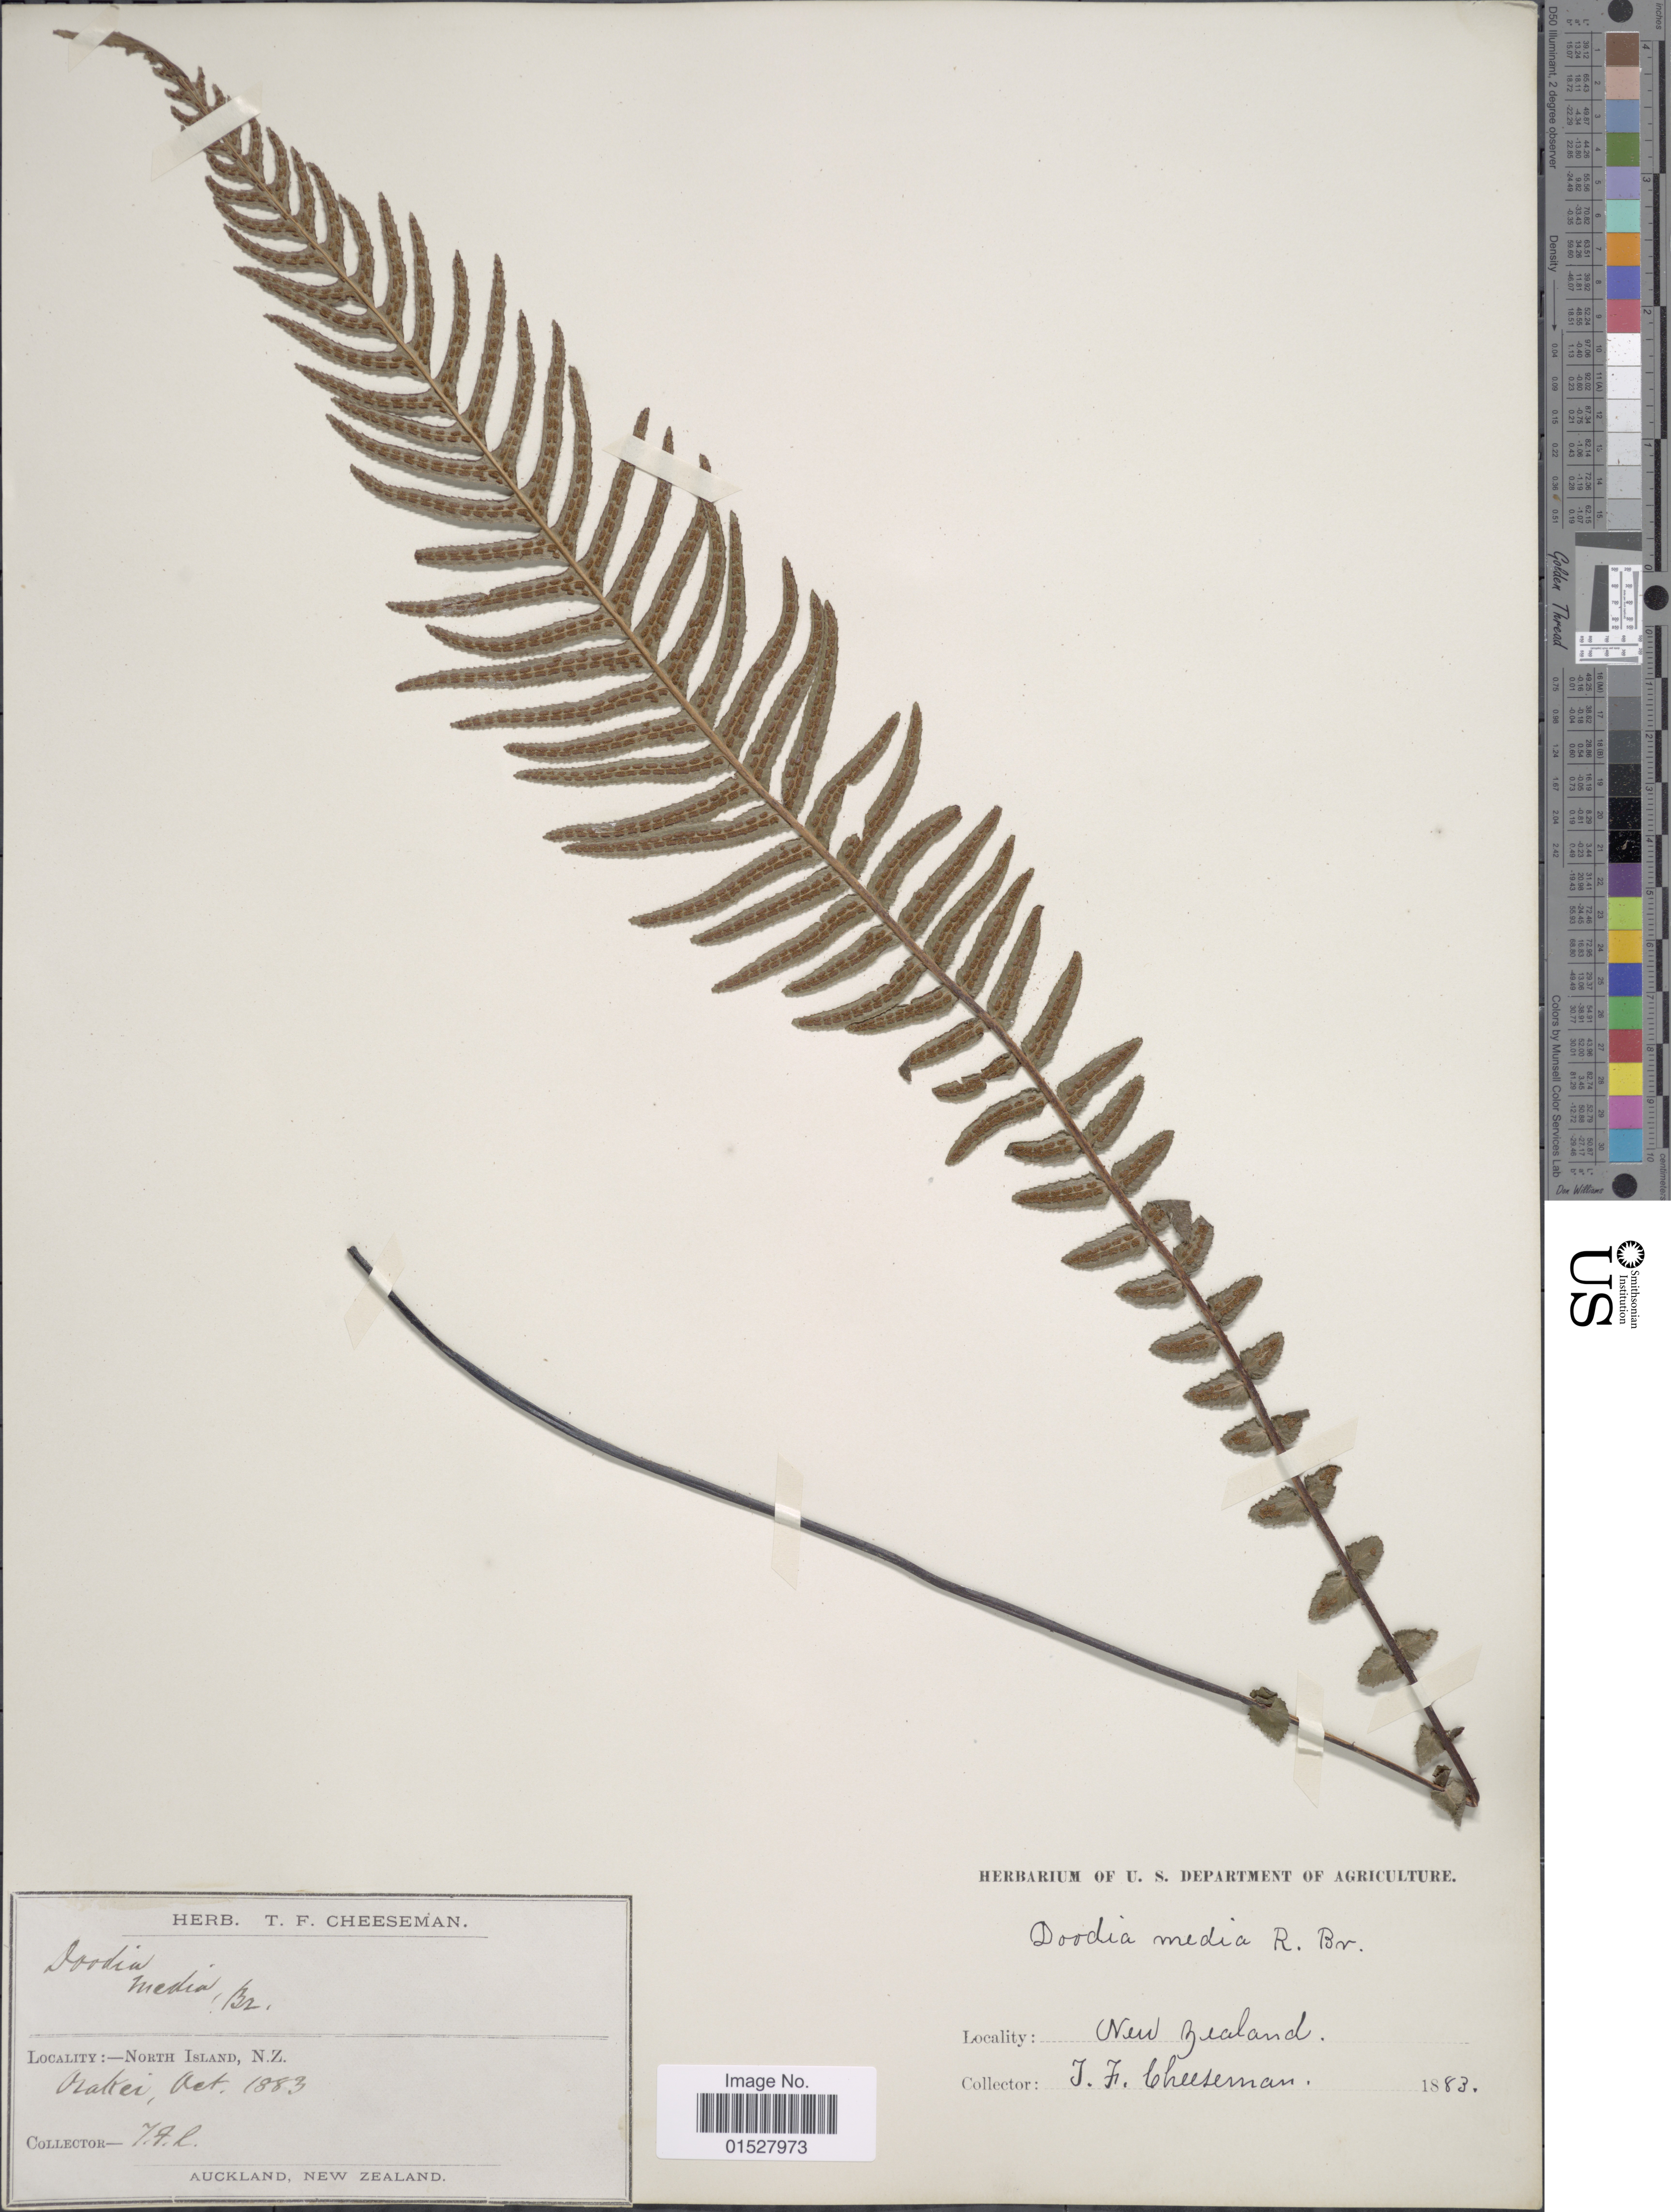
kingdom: Plantae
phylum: Tracheophyta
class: Polypodiopsida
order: Polypodiales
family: Blechnaceae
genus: Blechnum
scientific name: Blechnum medium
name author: (R. Br.) Christenh.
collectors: T. F. Cheeseman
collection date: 1883-10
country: New Zealand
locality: North Island, Orakei